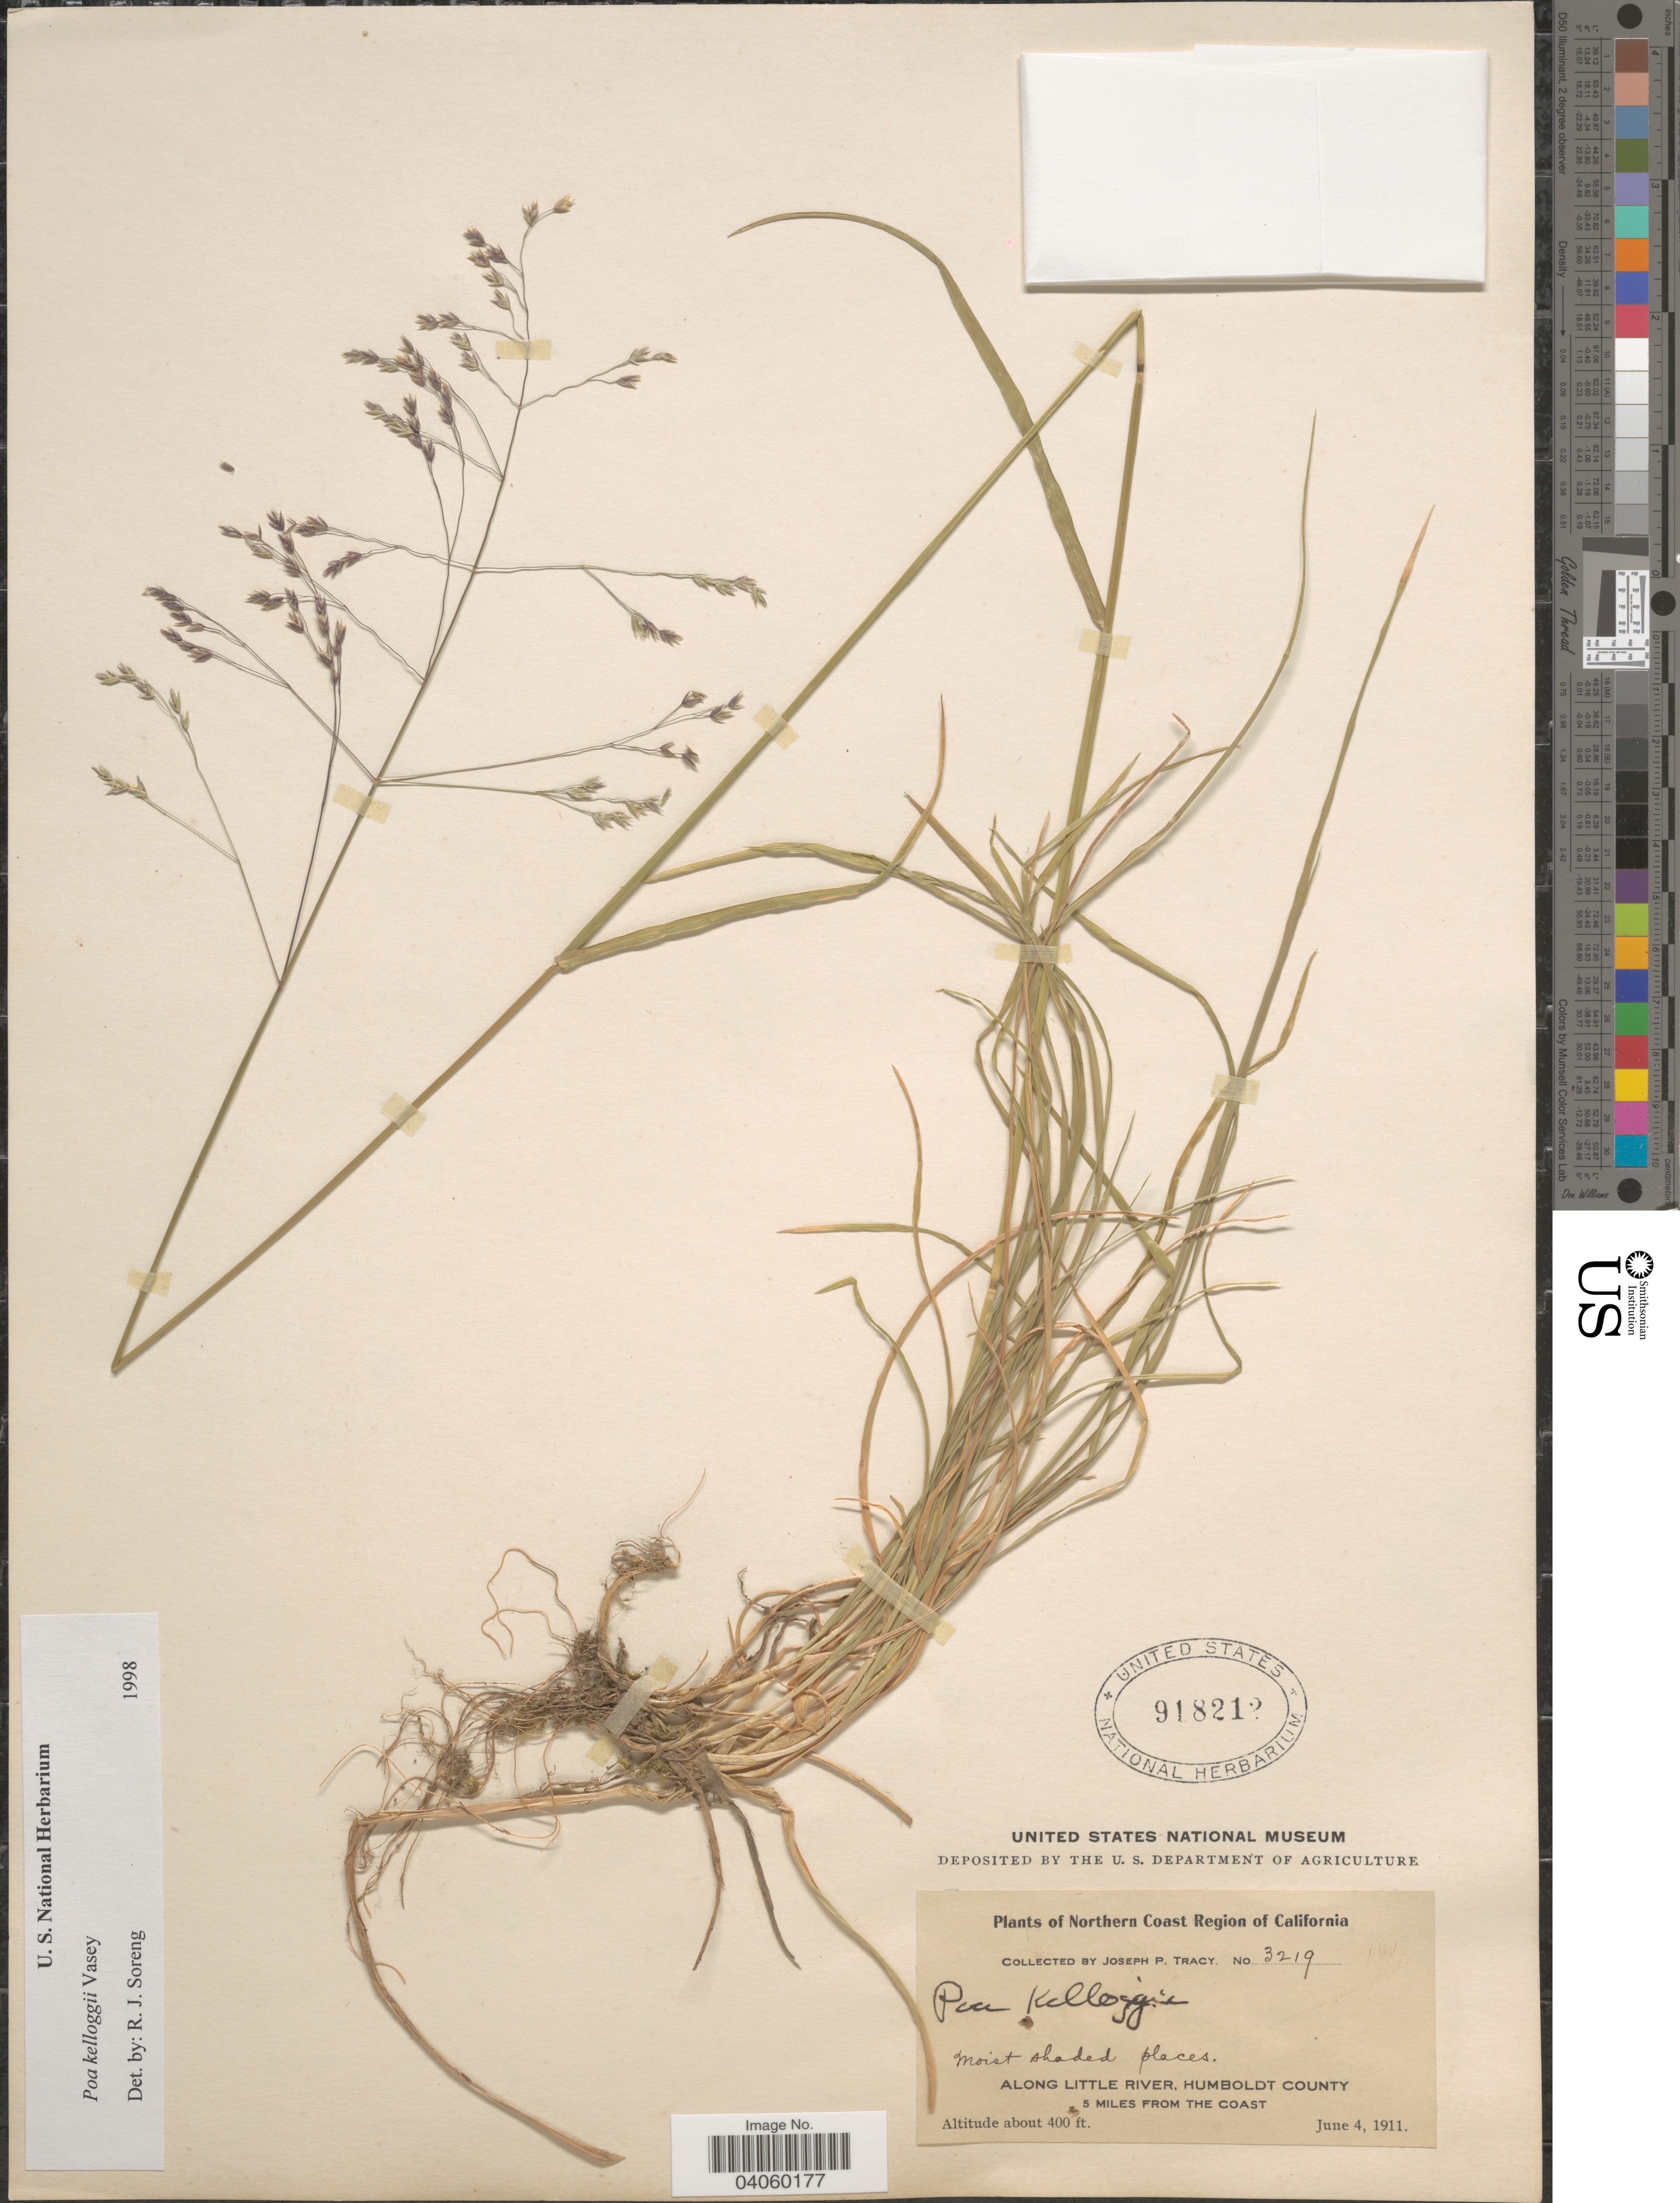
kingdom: Plantae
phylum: Tracheophyta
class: Liliopsida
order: Poales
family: Poaceae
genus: Poa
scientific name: Poa kelloggii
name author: Vasey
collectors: J. Tracy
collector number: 3219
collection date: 1911-06-04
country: United States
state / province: California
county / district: Humboldt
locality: Northern Coast Region of California. Along Little River, Humboldt County. 5 miles from the Coast.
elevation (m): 122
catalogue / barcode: US 918212